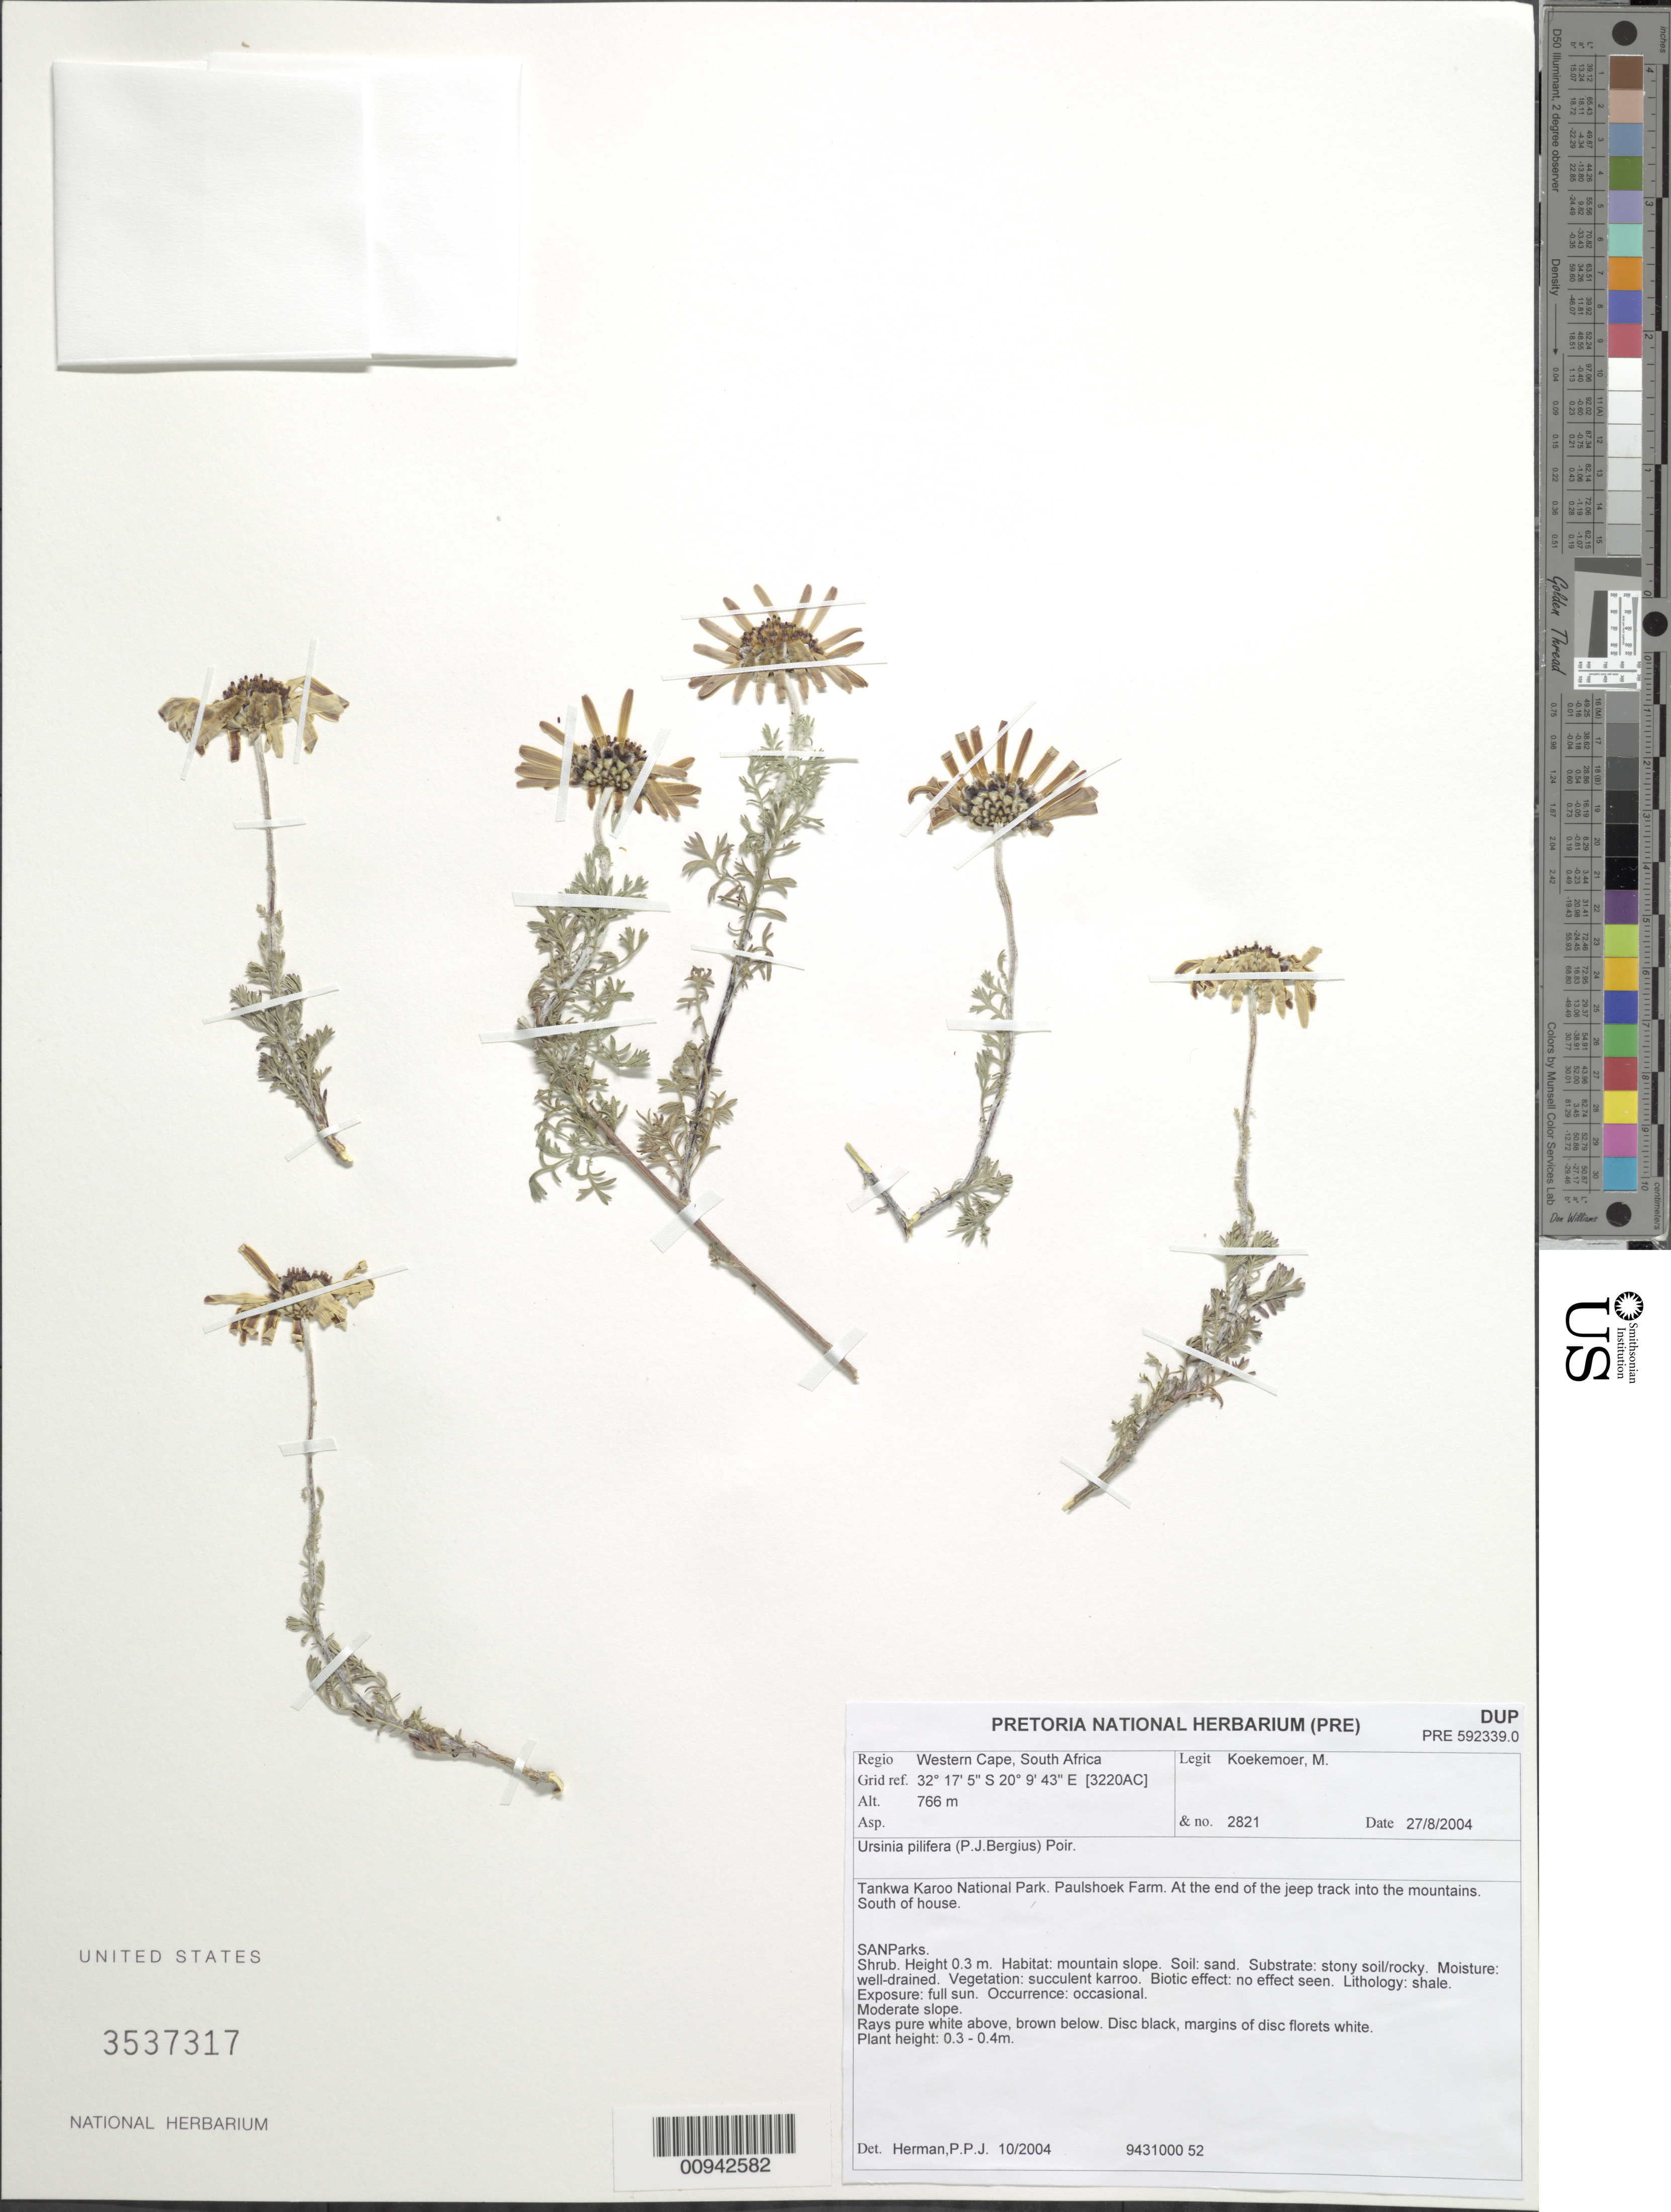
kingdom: Plantae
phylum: Tracheophyta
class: Magnoliopsida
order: Asterales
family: Asteraceae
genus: Ursinia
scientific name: Ursinia pilifera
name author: (P.J. Bergius) Poir.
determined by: Herman, P. P. J.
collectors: M. Koekemoer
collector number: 2821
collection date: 2004-08-27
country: South Africa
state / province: Western Cape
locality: Tankwa Karoo National Park. Paulshoek Farm. At the end of the jeep track into the mountains. South of house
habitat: Mountain slope. Soil: sand. Substrate: stony soil/rocky. Well-drained. Succulent karroo. Shale. Full sun. Moderate slope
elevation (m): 766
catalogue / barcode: US 3537317